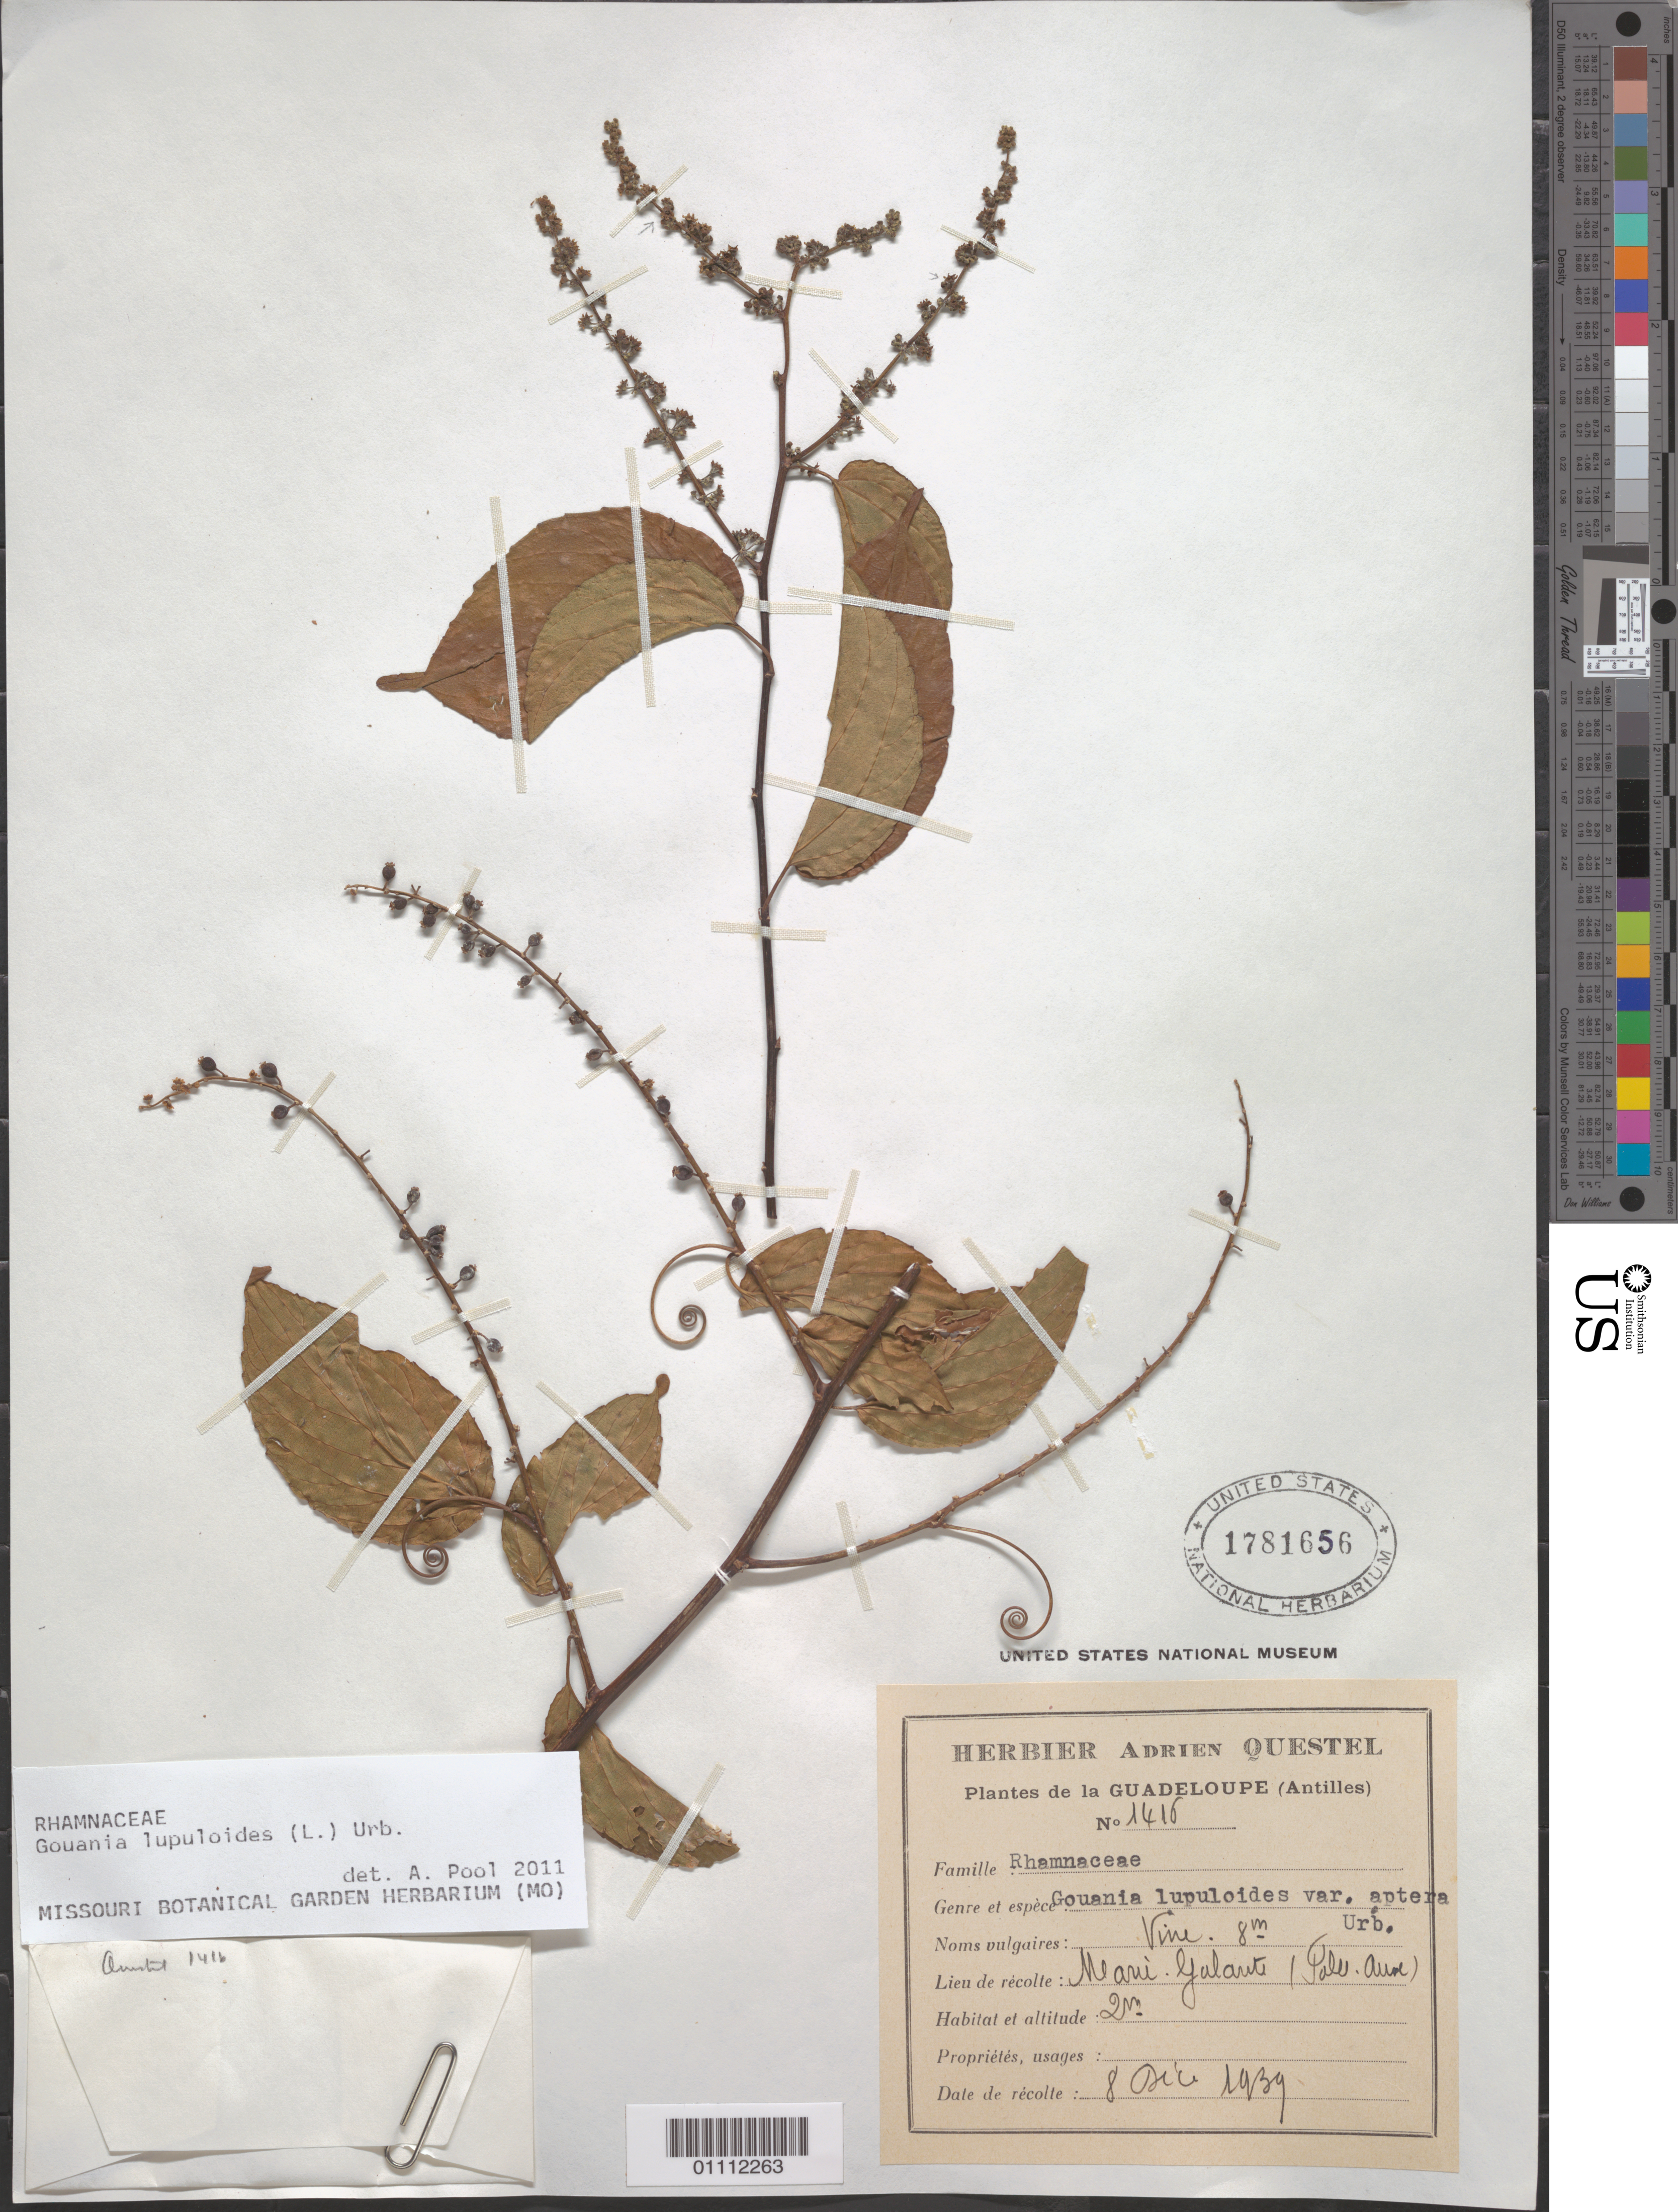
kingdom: Plantae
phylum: Tracheophyta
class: Magnoliopsida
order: Rosales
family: Rhamnaceae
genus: Gouania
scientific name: Gouania lupuloides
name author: (L.) Urb.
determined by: Pool, A., (MO), Missouri Botanical Garden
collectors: A. Questel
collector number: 1416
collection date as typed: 08 Dec 1939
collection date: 1939-12-08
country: Guadeloupe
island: Marie Galante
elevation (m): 2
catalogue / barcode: US 1781656